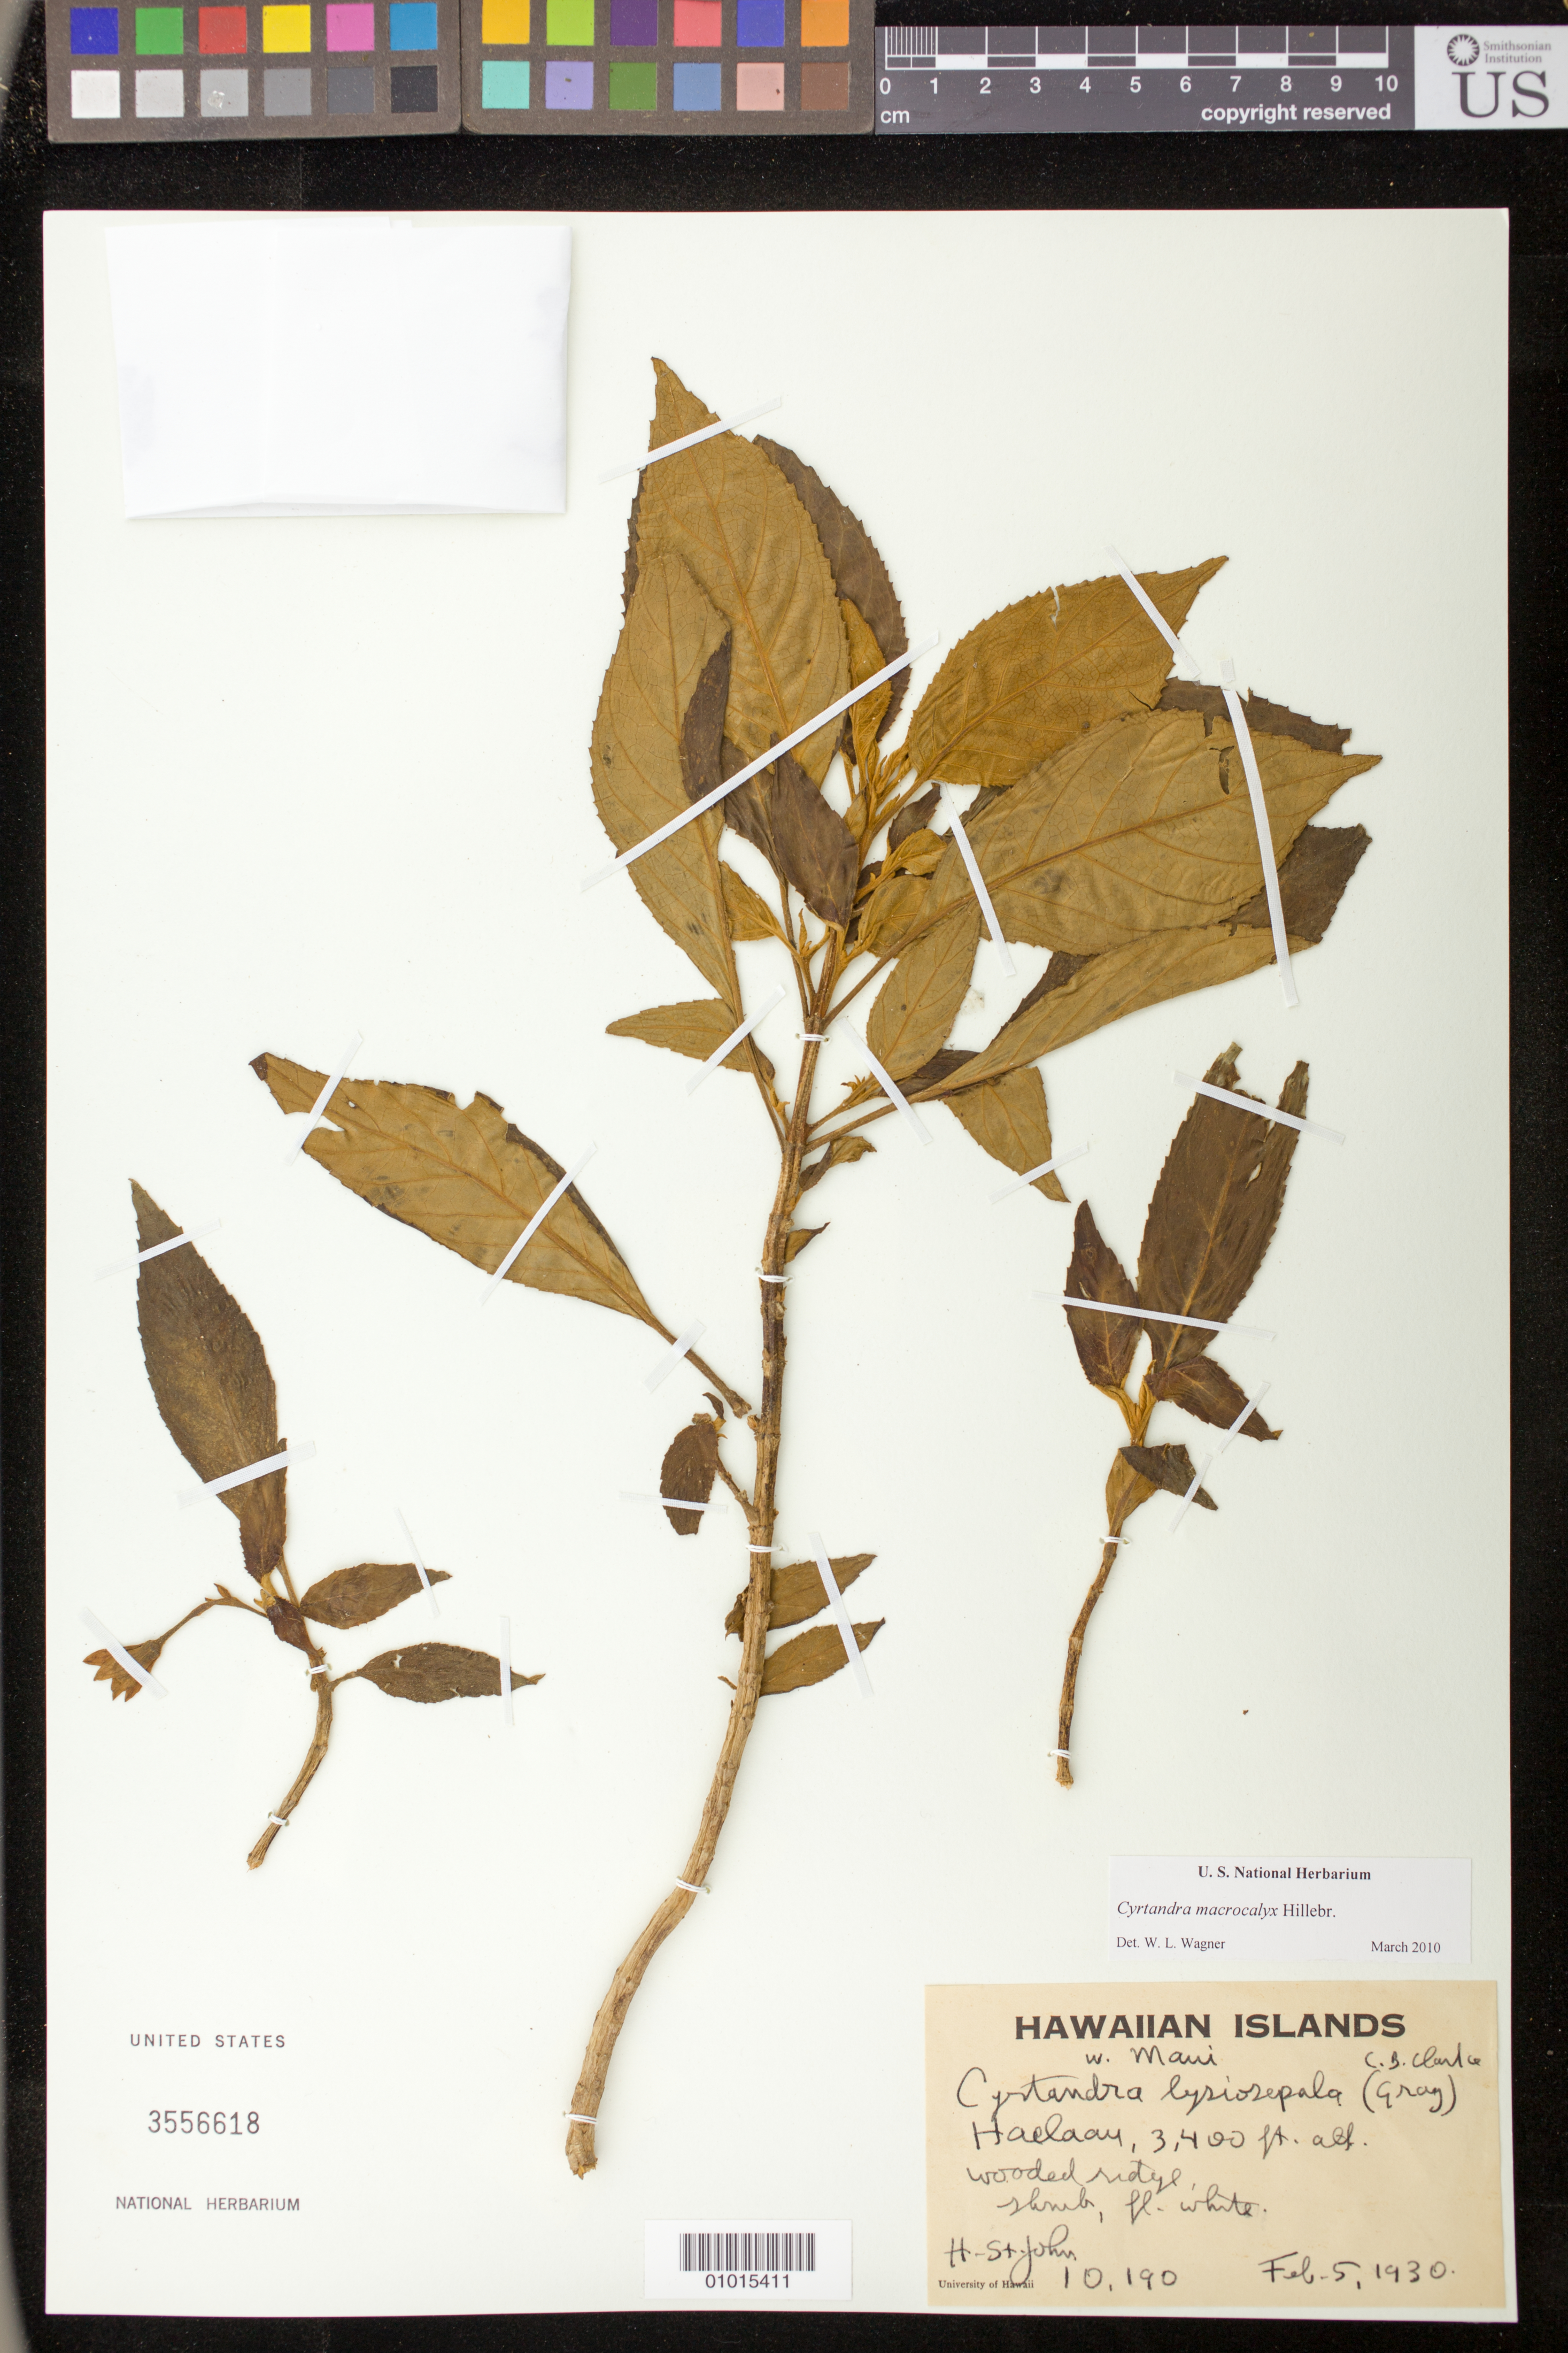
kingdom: Plantae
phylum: Tracheophyta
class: Magnoliopsida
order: Lamiales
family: Gesneriaceae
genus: Cyrtandra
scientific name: Cyrtandra macrocalyx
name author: Hillebr.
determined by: Wagner, W. L., (BOT), Smithsonian Institution - National Museum of Natural History (UNITED STATES)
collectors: H. St. John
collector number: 10190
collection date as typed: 5 Feb 1930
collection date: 1930-02-05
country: United States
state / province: Hawaii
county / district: Maui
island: Maui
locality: West Maui, Haelaau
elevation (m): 1036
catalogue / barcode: US 3556618